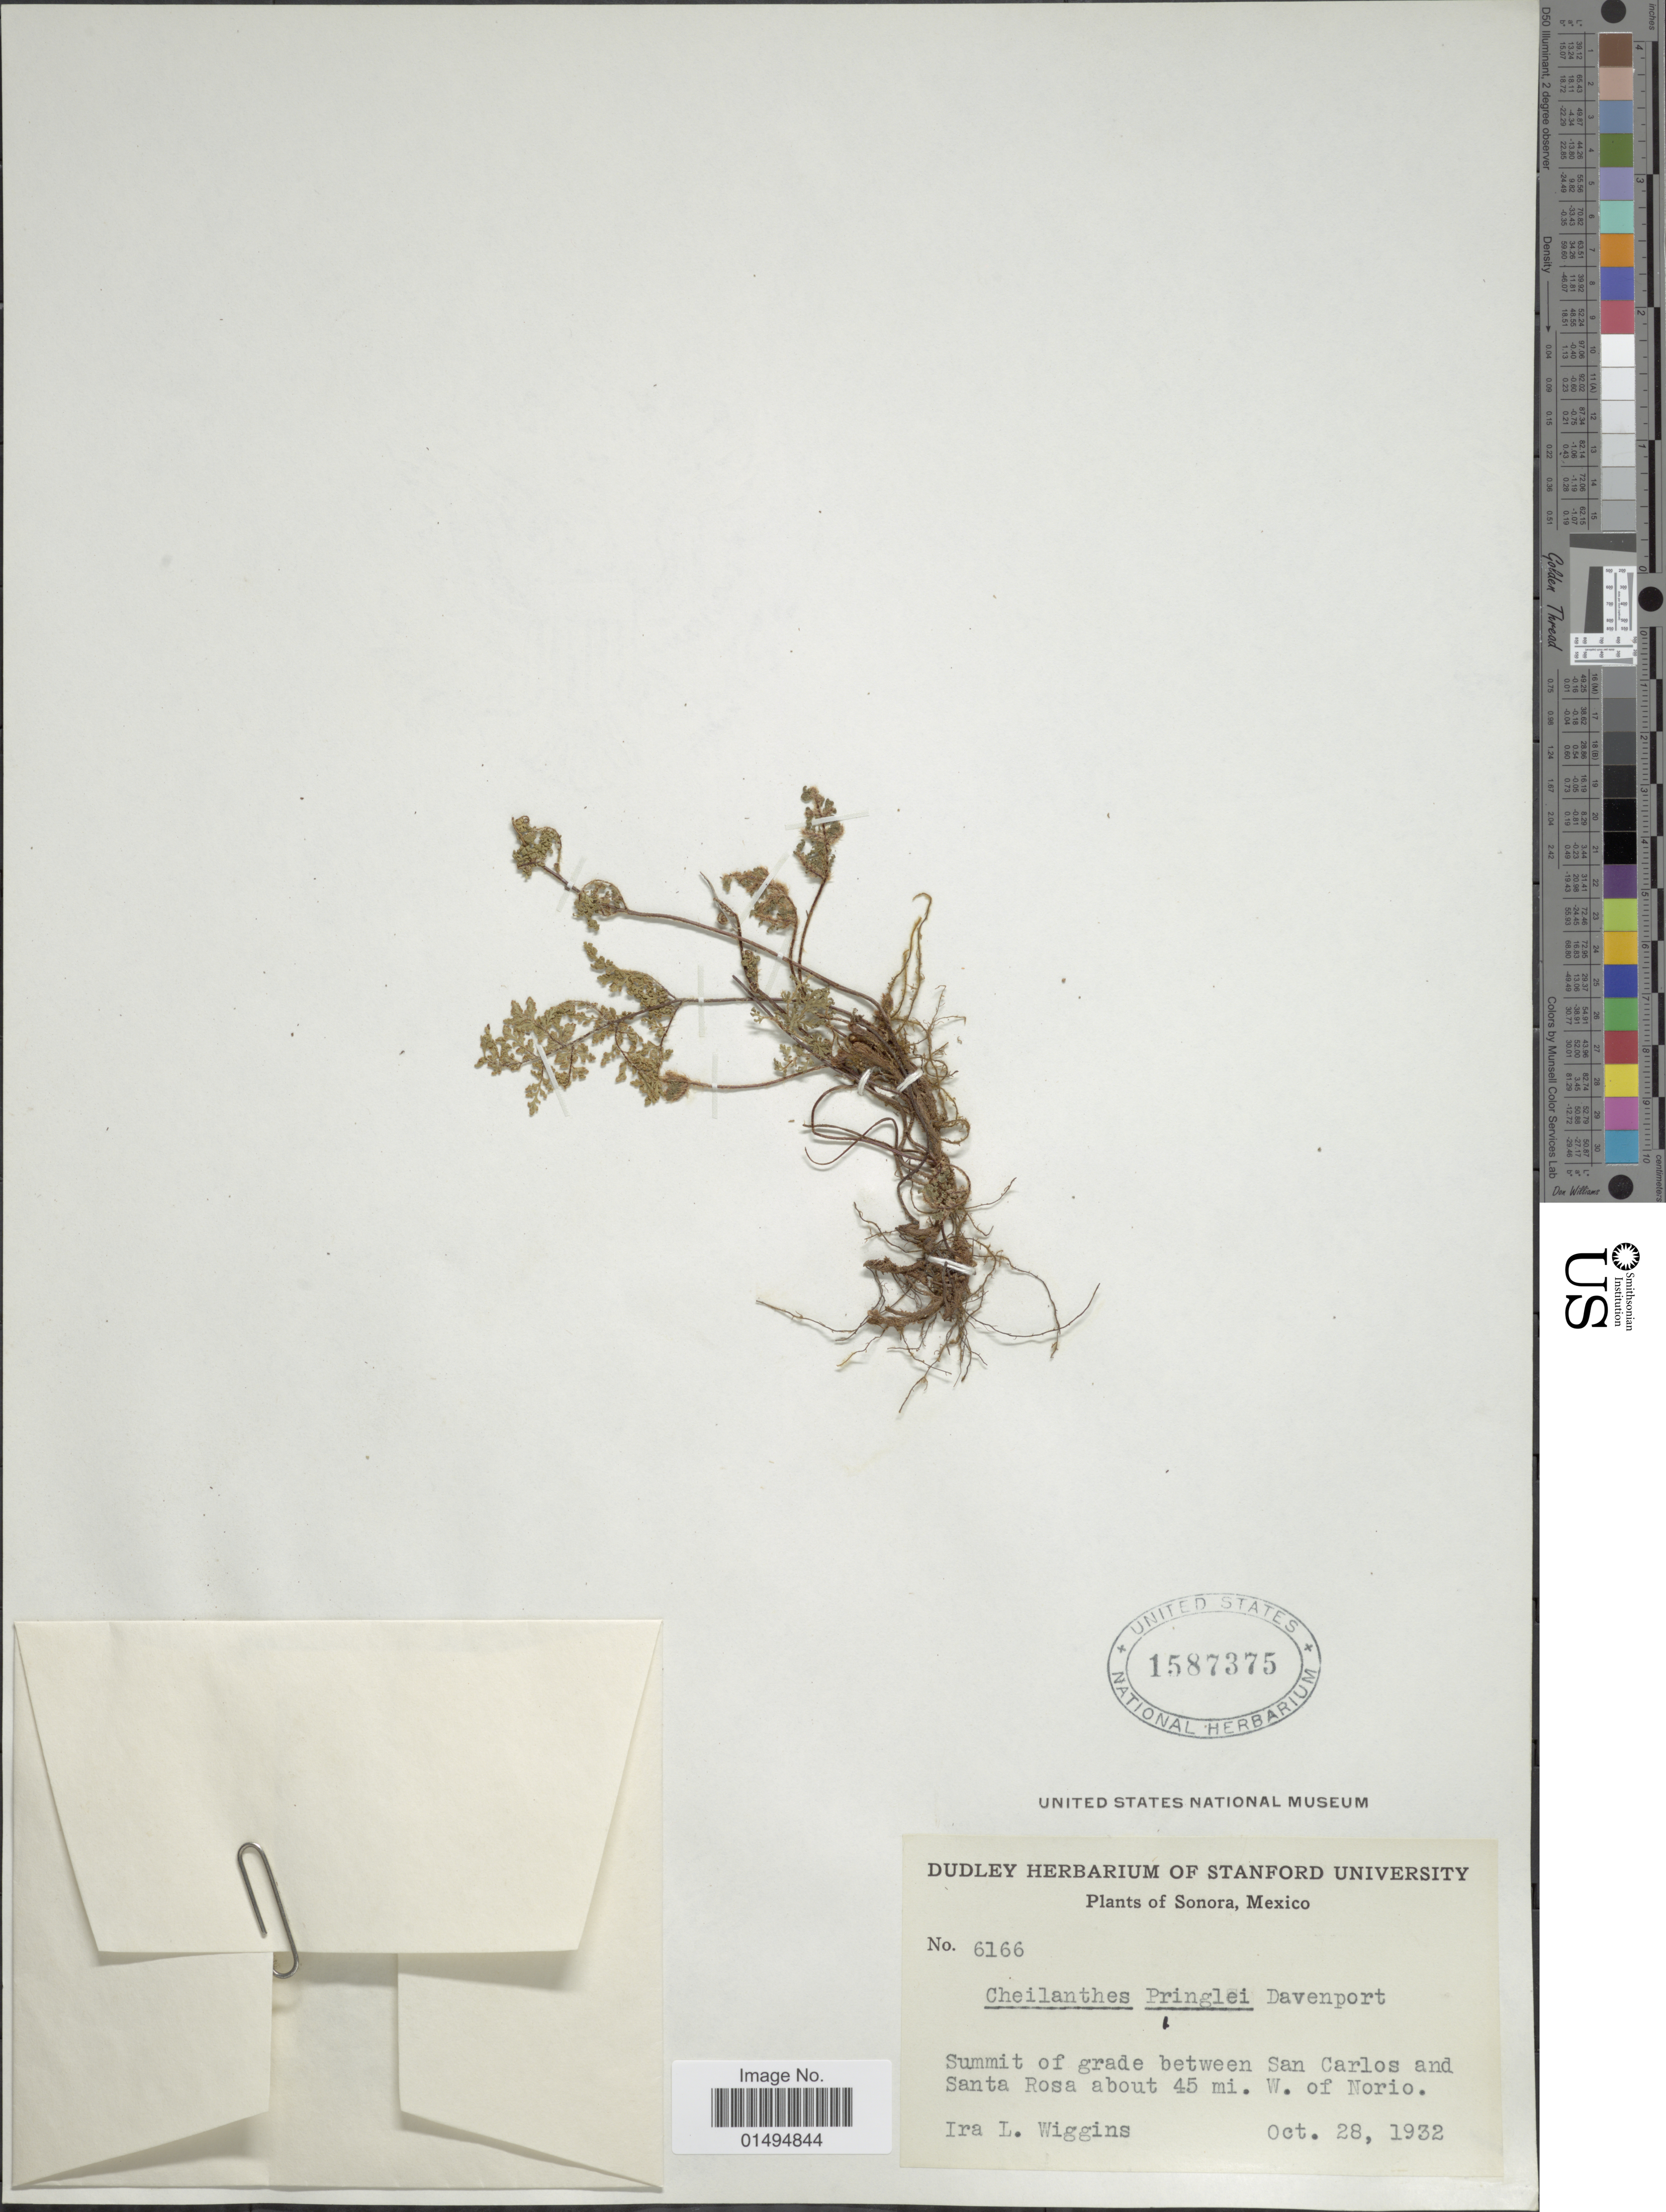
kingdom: Plantae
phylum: Tracheophyta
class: Polypodiopsida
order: Polypodiales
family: Pteridaceae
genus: Myriopteris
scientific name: Myriopteris pringlei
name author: (Davenp.) Grusz & Windham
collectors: I. L. Wiggins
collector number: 6166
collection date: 1932-10-28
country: Mexico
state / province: Sonora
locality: Summit of grade between San Carlos and Santa Rosa about 45 mi. W. of Norio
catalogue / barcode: US 1587375